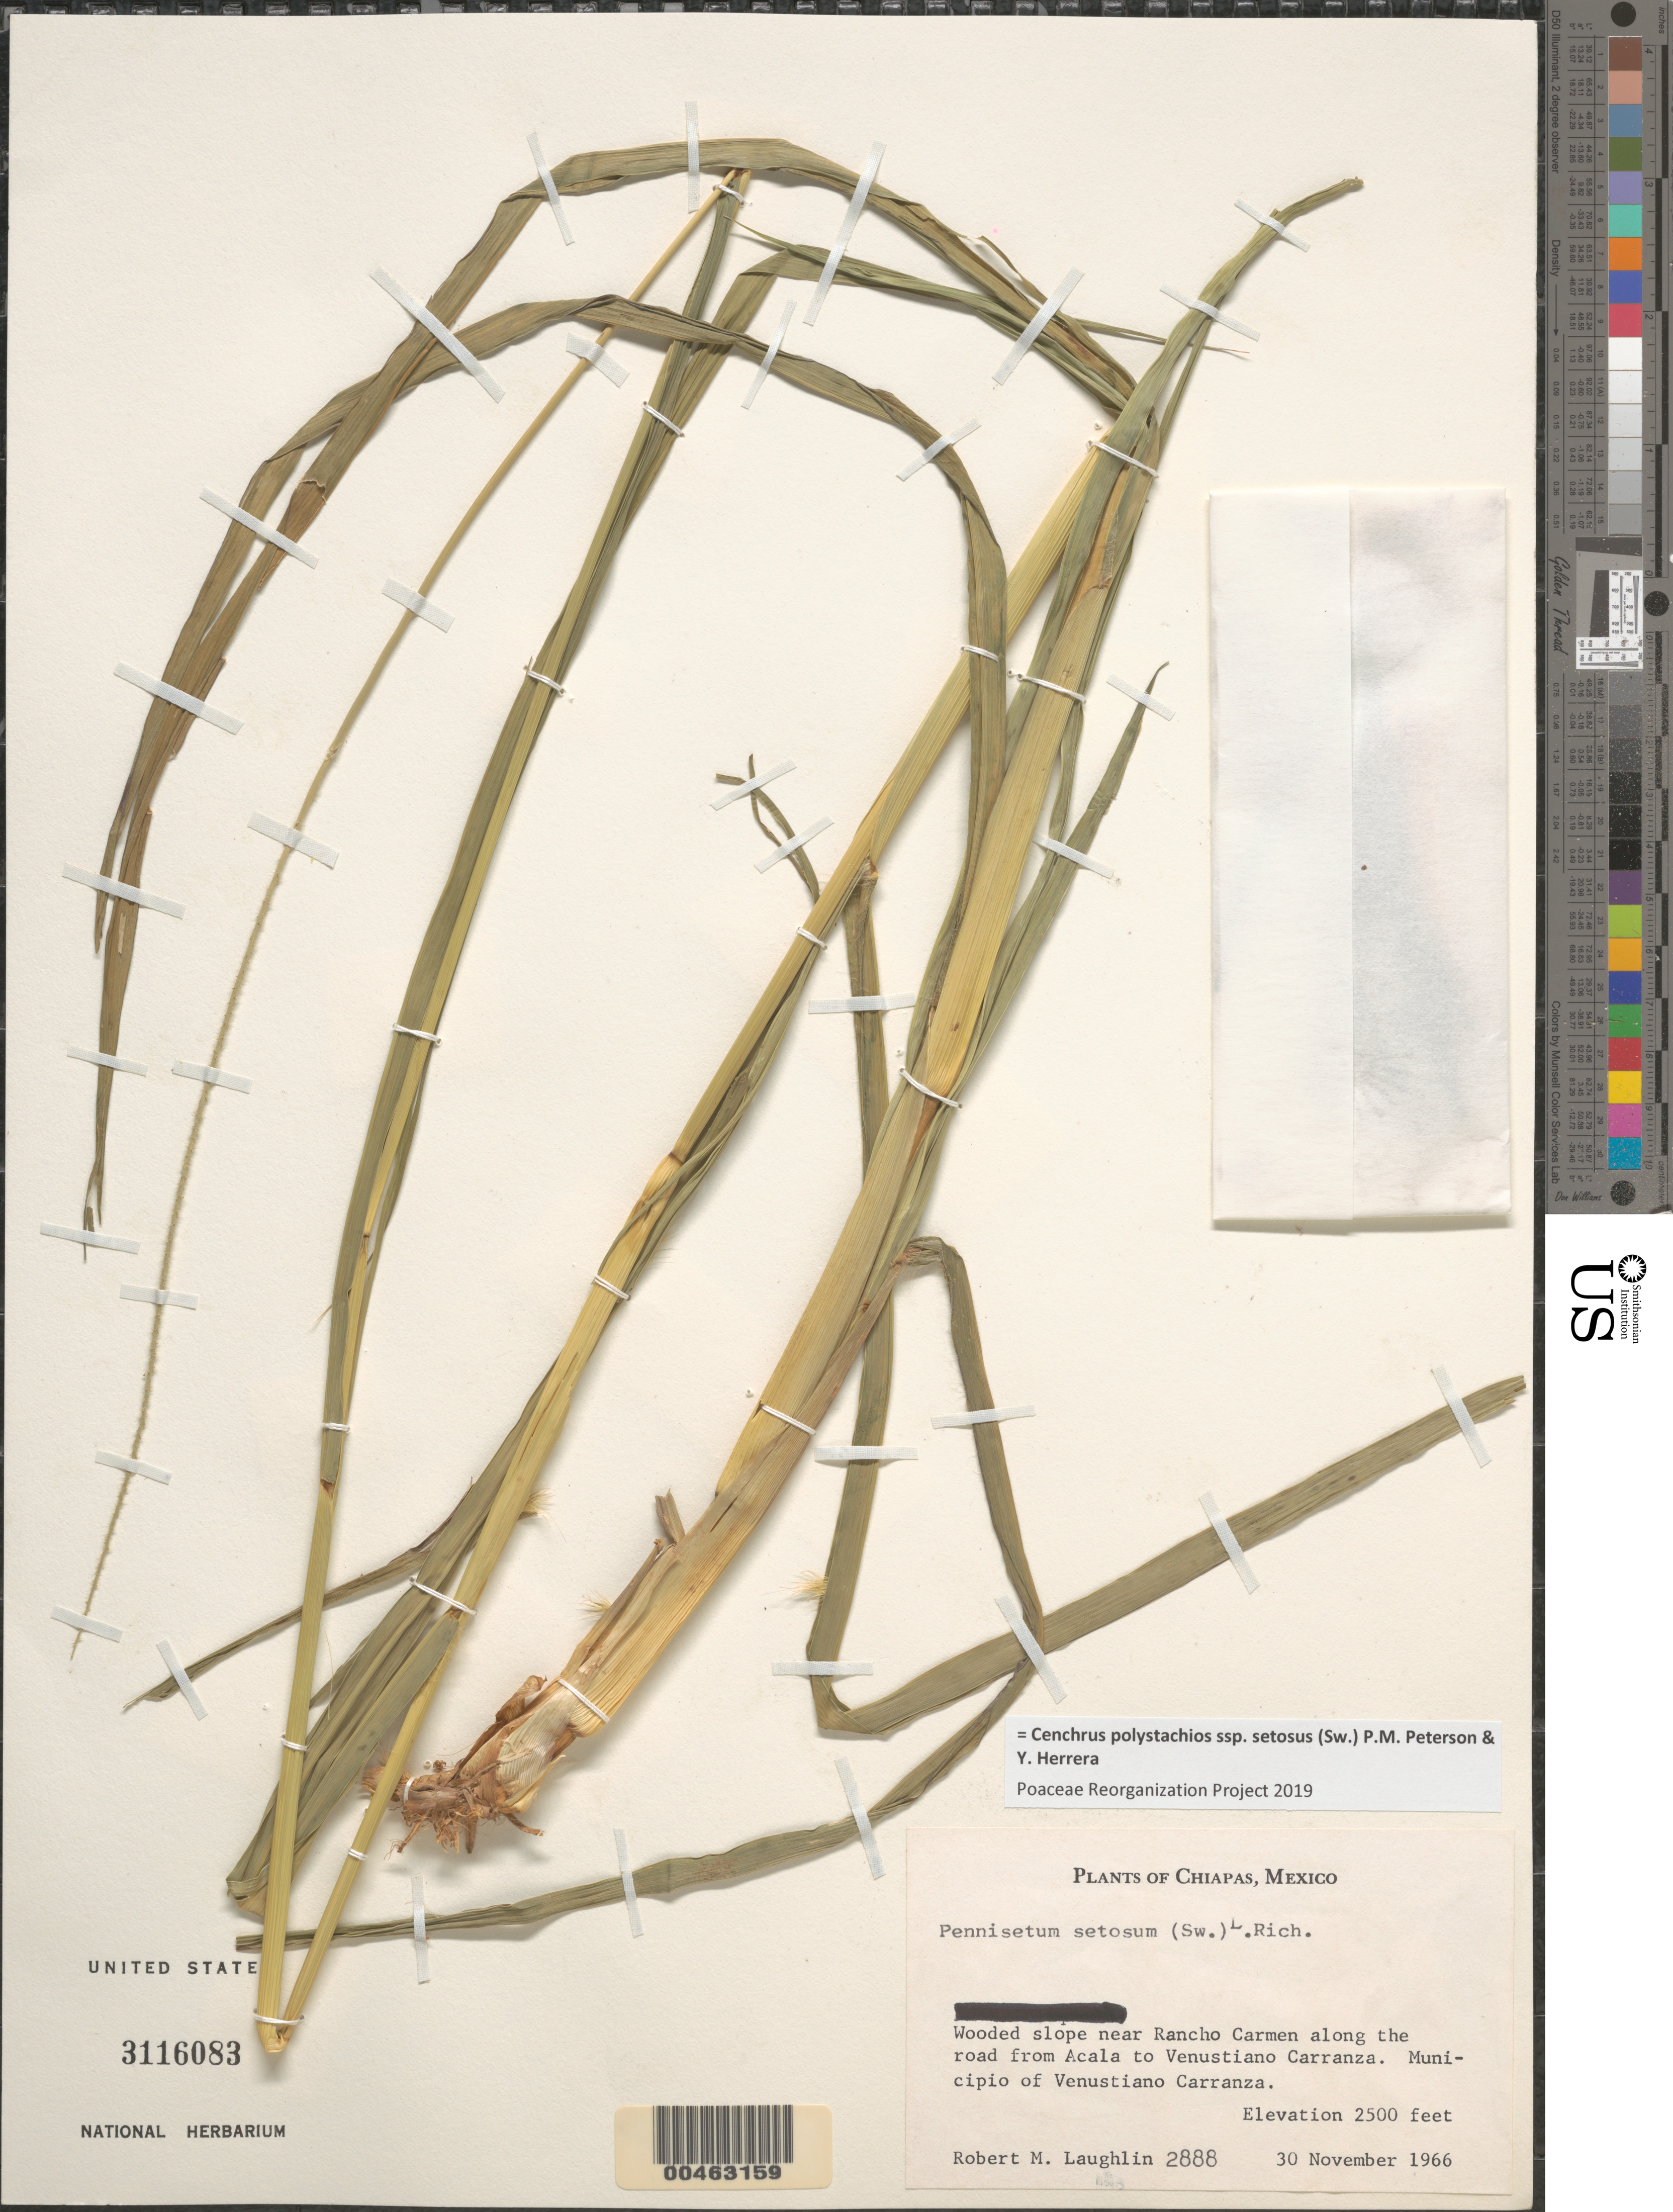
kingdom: Plantae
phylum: Tracheophyta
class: Liliopsida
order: Poales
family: Poaceae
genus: Cenchrus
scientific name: Cenchrus polystachios subsp. setosus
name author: (Sw.) P.M. Peterson & Y. Herrera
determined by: Poaceae Reorganization Project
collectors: R. M. Laughlin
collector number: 2888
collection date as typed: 30 Nov 1966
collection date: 1966-11-30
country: Mexico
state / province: Chiapas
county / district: Venustiano Carranza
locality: Near Rancho Carmen along the rd from Acala to Venustiano Carranza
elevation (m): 762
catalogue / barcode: US 3116083